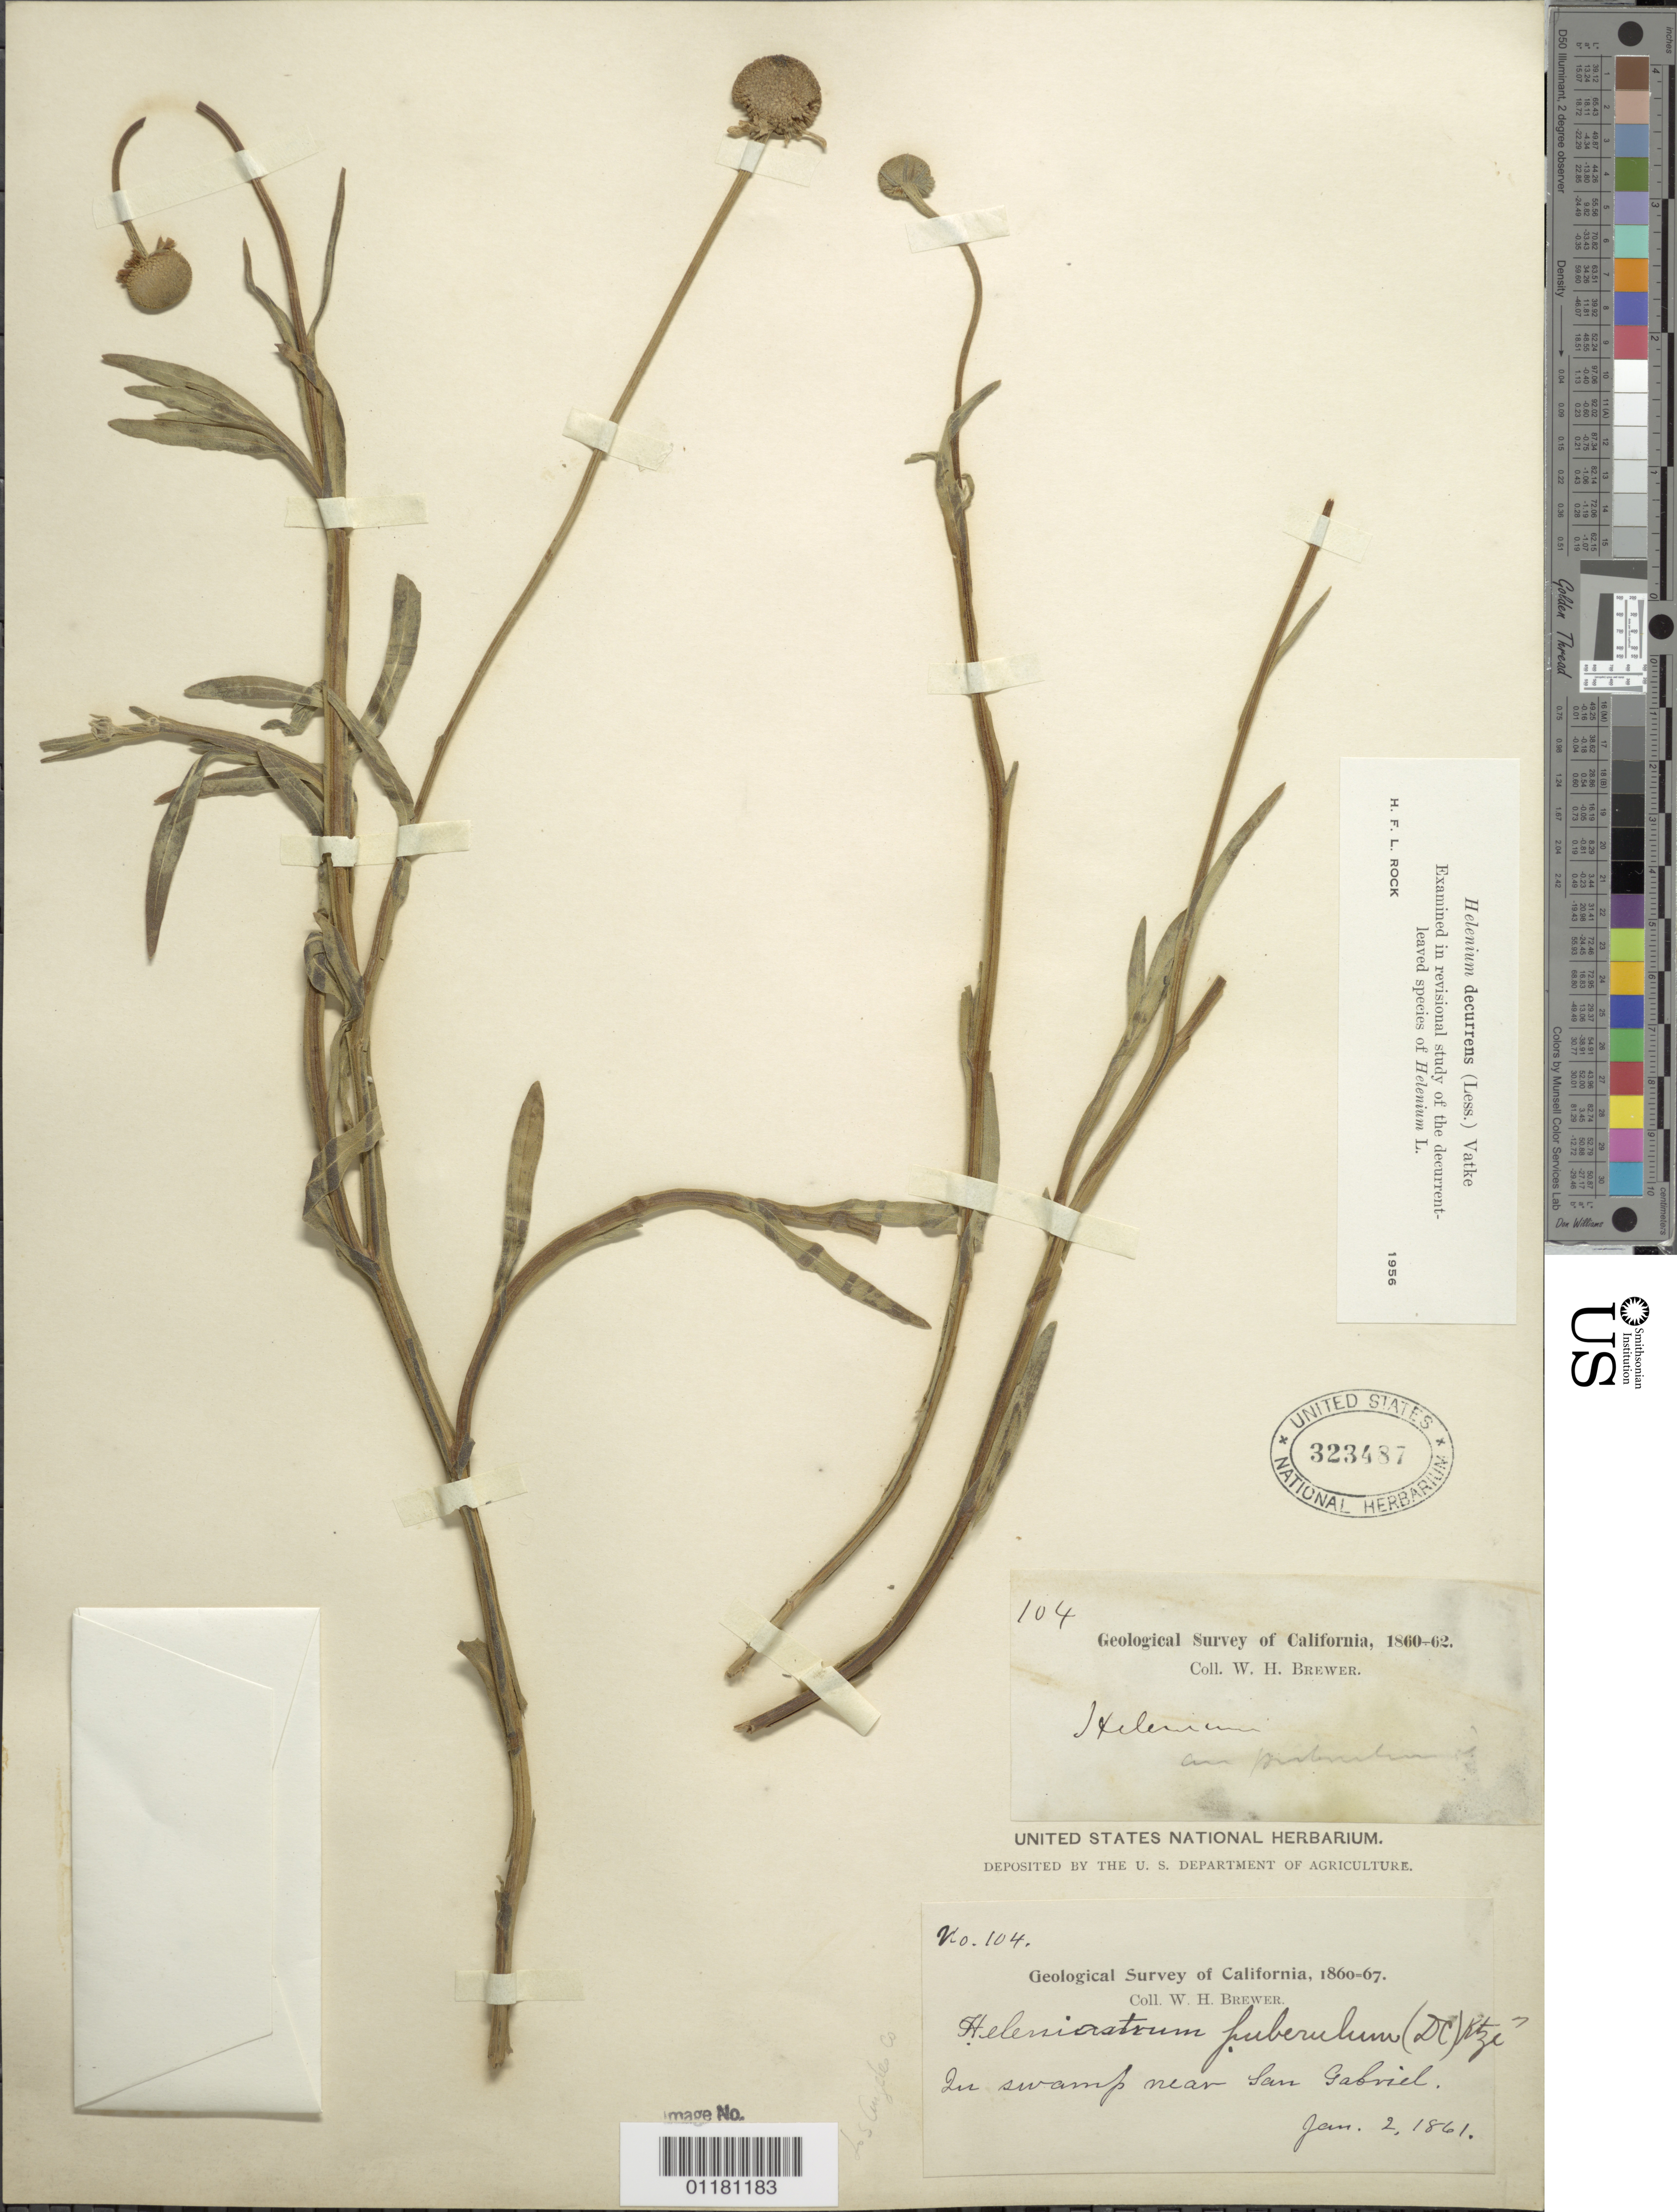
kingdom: Plantae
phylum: Tracheophyta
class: Magnoliopsida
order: Asterales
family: Asteraceae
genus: Helenium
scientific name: Helenium puberulum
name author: DC.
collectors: W. H. Brewer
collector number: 104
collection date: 1861-01-02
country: United States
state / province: California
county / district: Los Angeles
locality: in swamp near San Gabriel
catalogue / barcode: US 323487